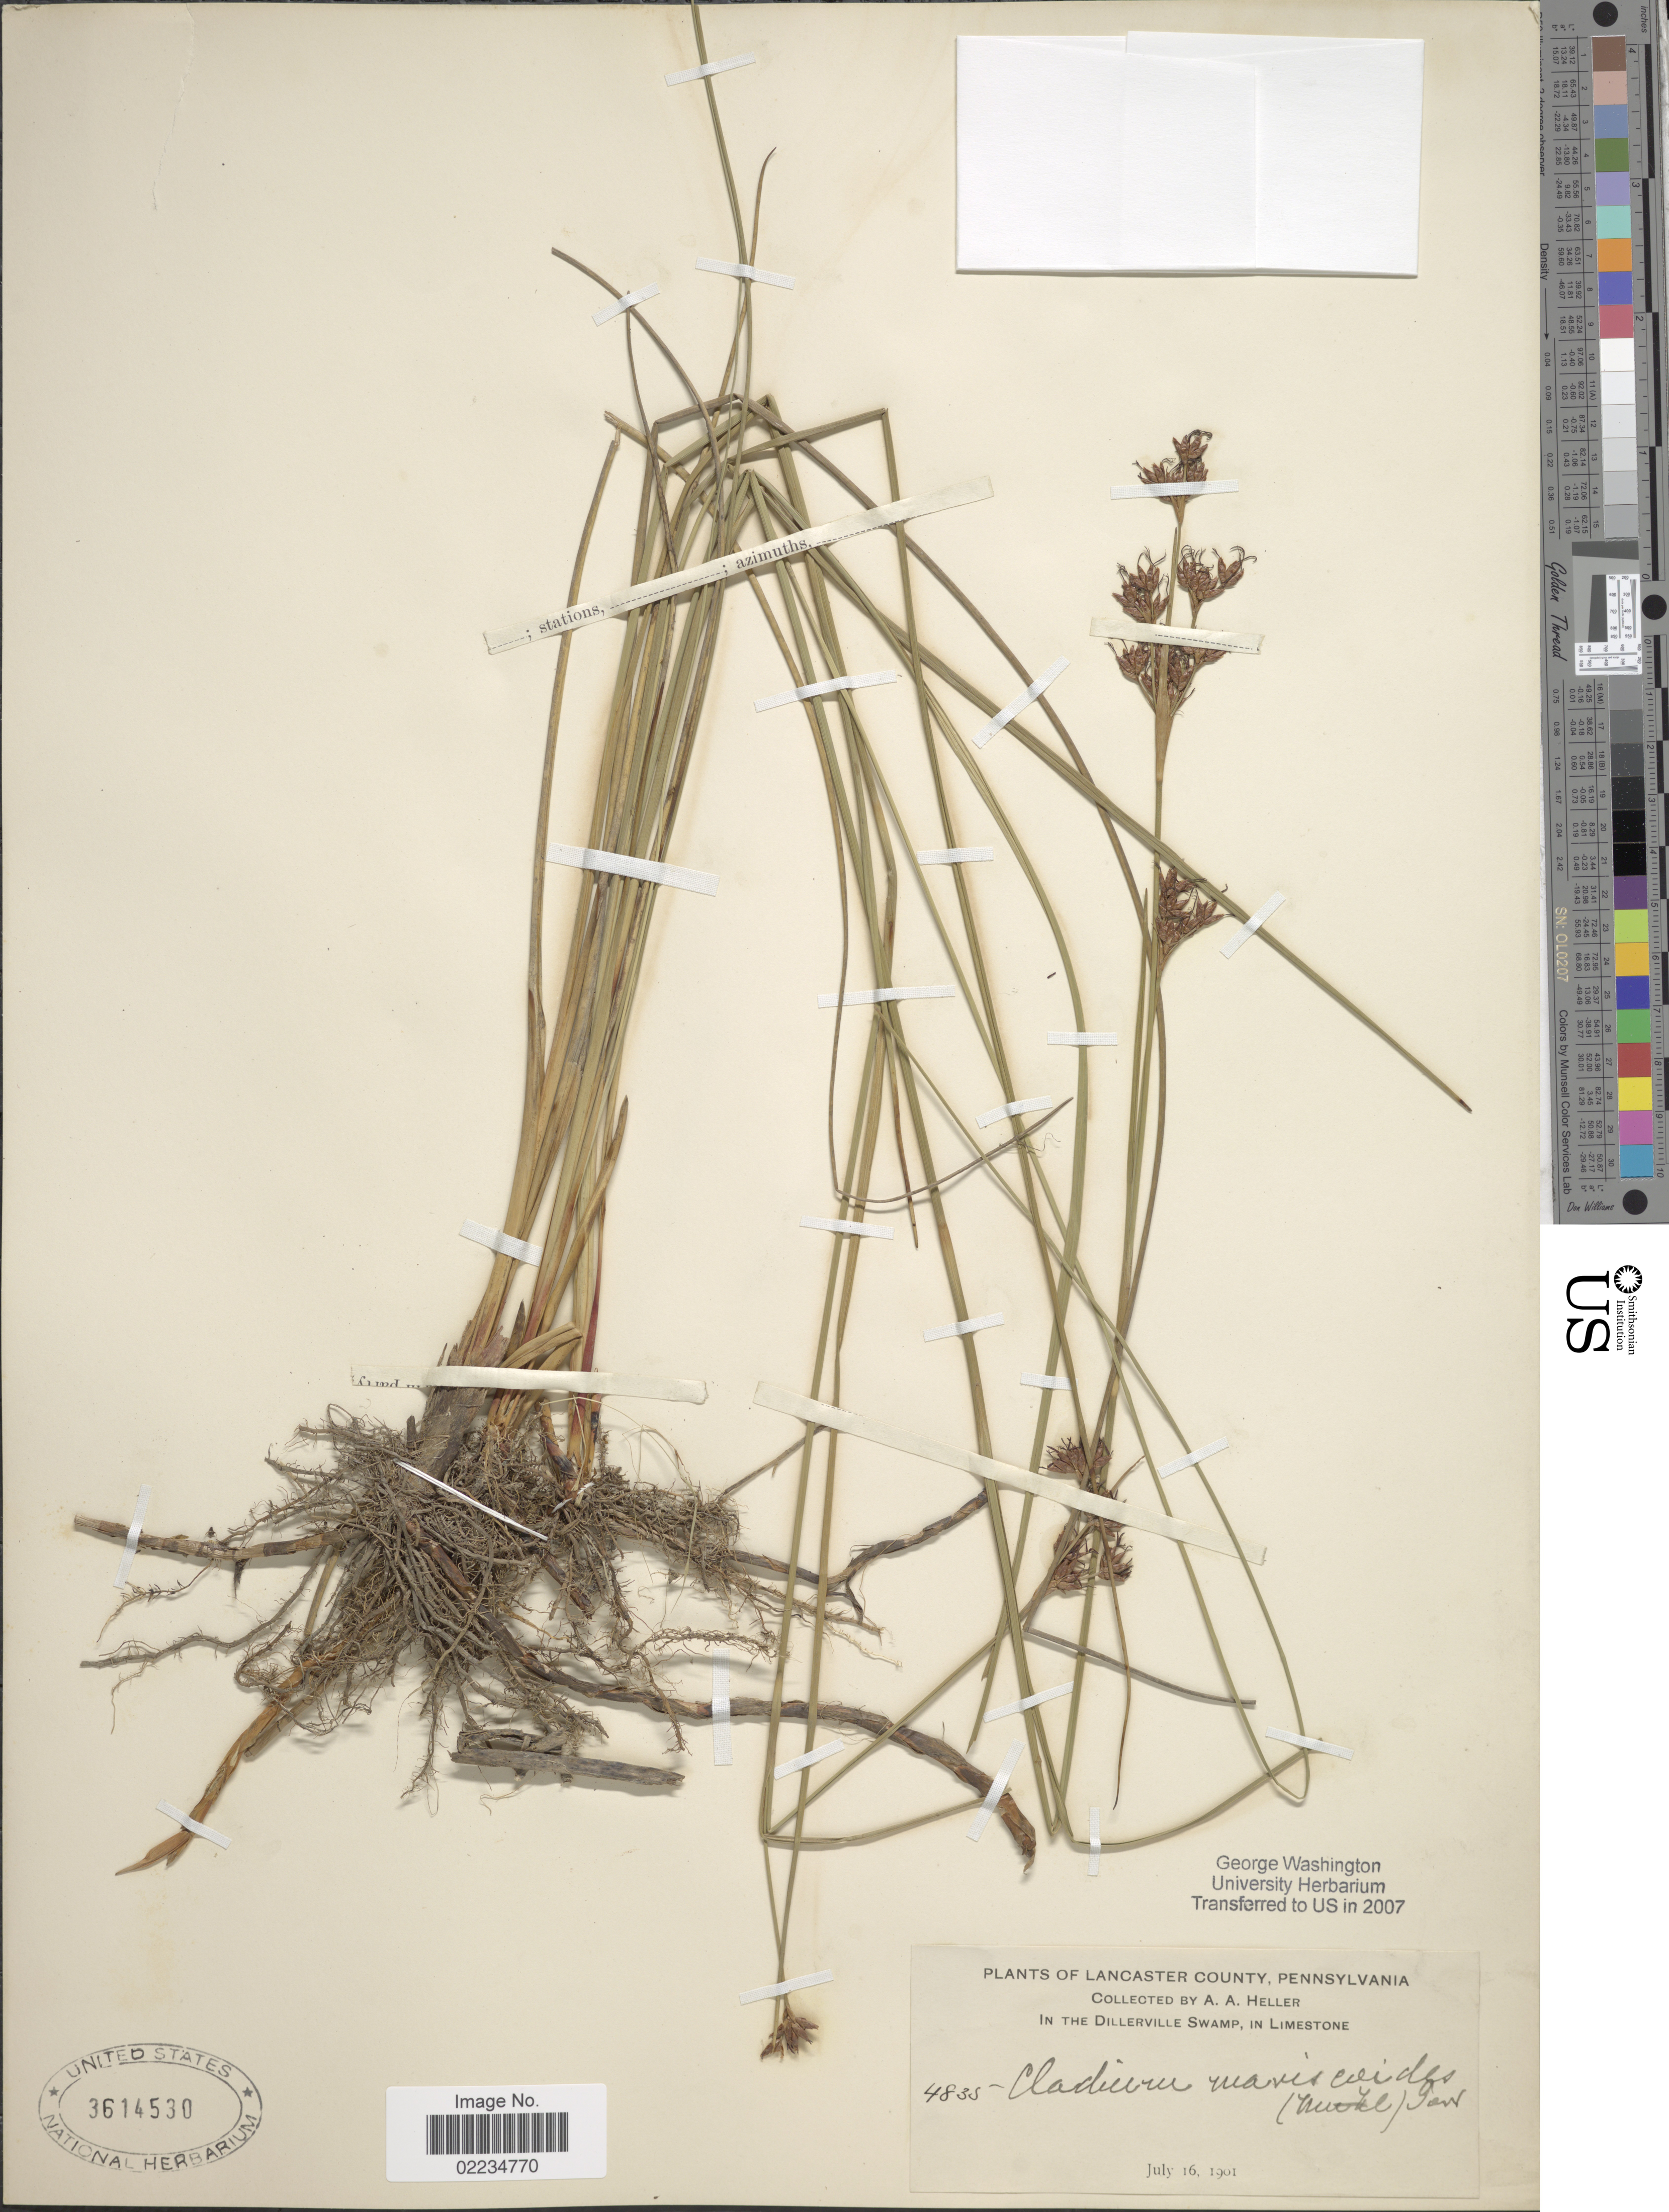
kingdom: Plantae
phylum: Tracheophyta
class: Liliopsida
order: Poales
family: Cyperaceae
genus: Cladium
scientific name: Cladium mariscoides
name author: (Muhl.) Torr.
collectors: A. A. Heller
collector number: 4835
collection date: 1901-07-16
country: United States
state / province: Pennsylvania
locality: Lancaster County, Pennsylvania, In The Dillerville Swamp, in limestone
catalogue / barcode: US 3614530